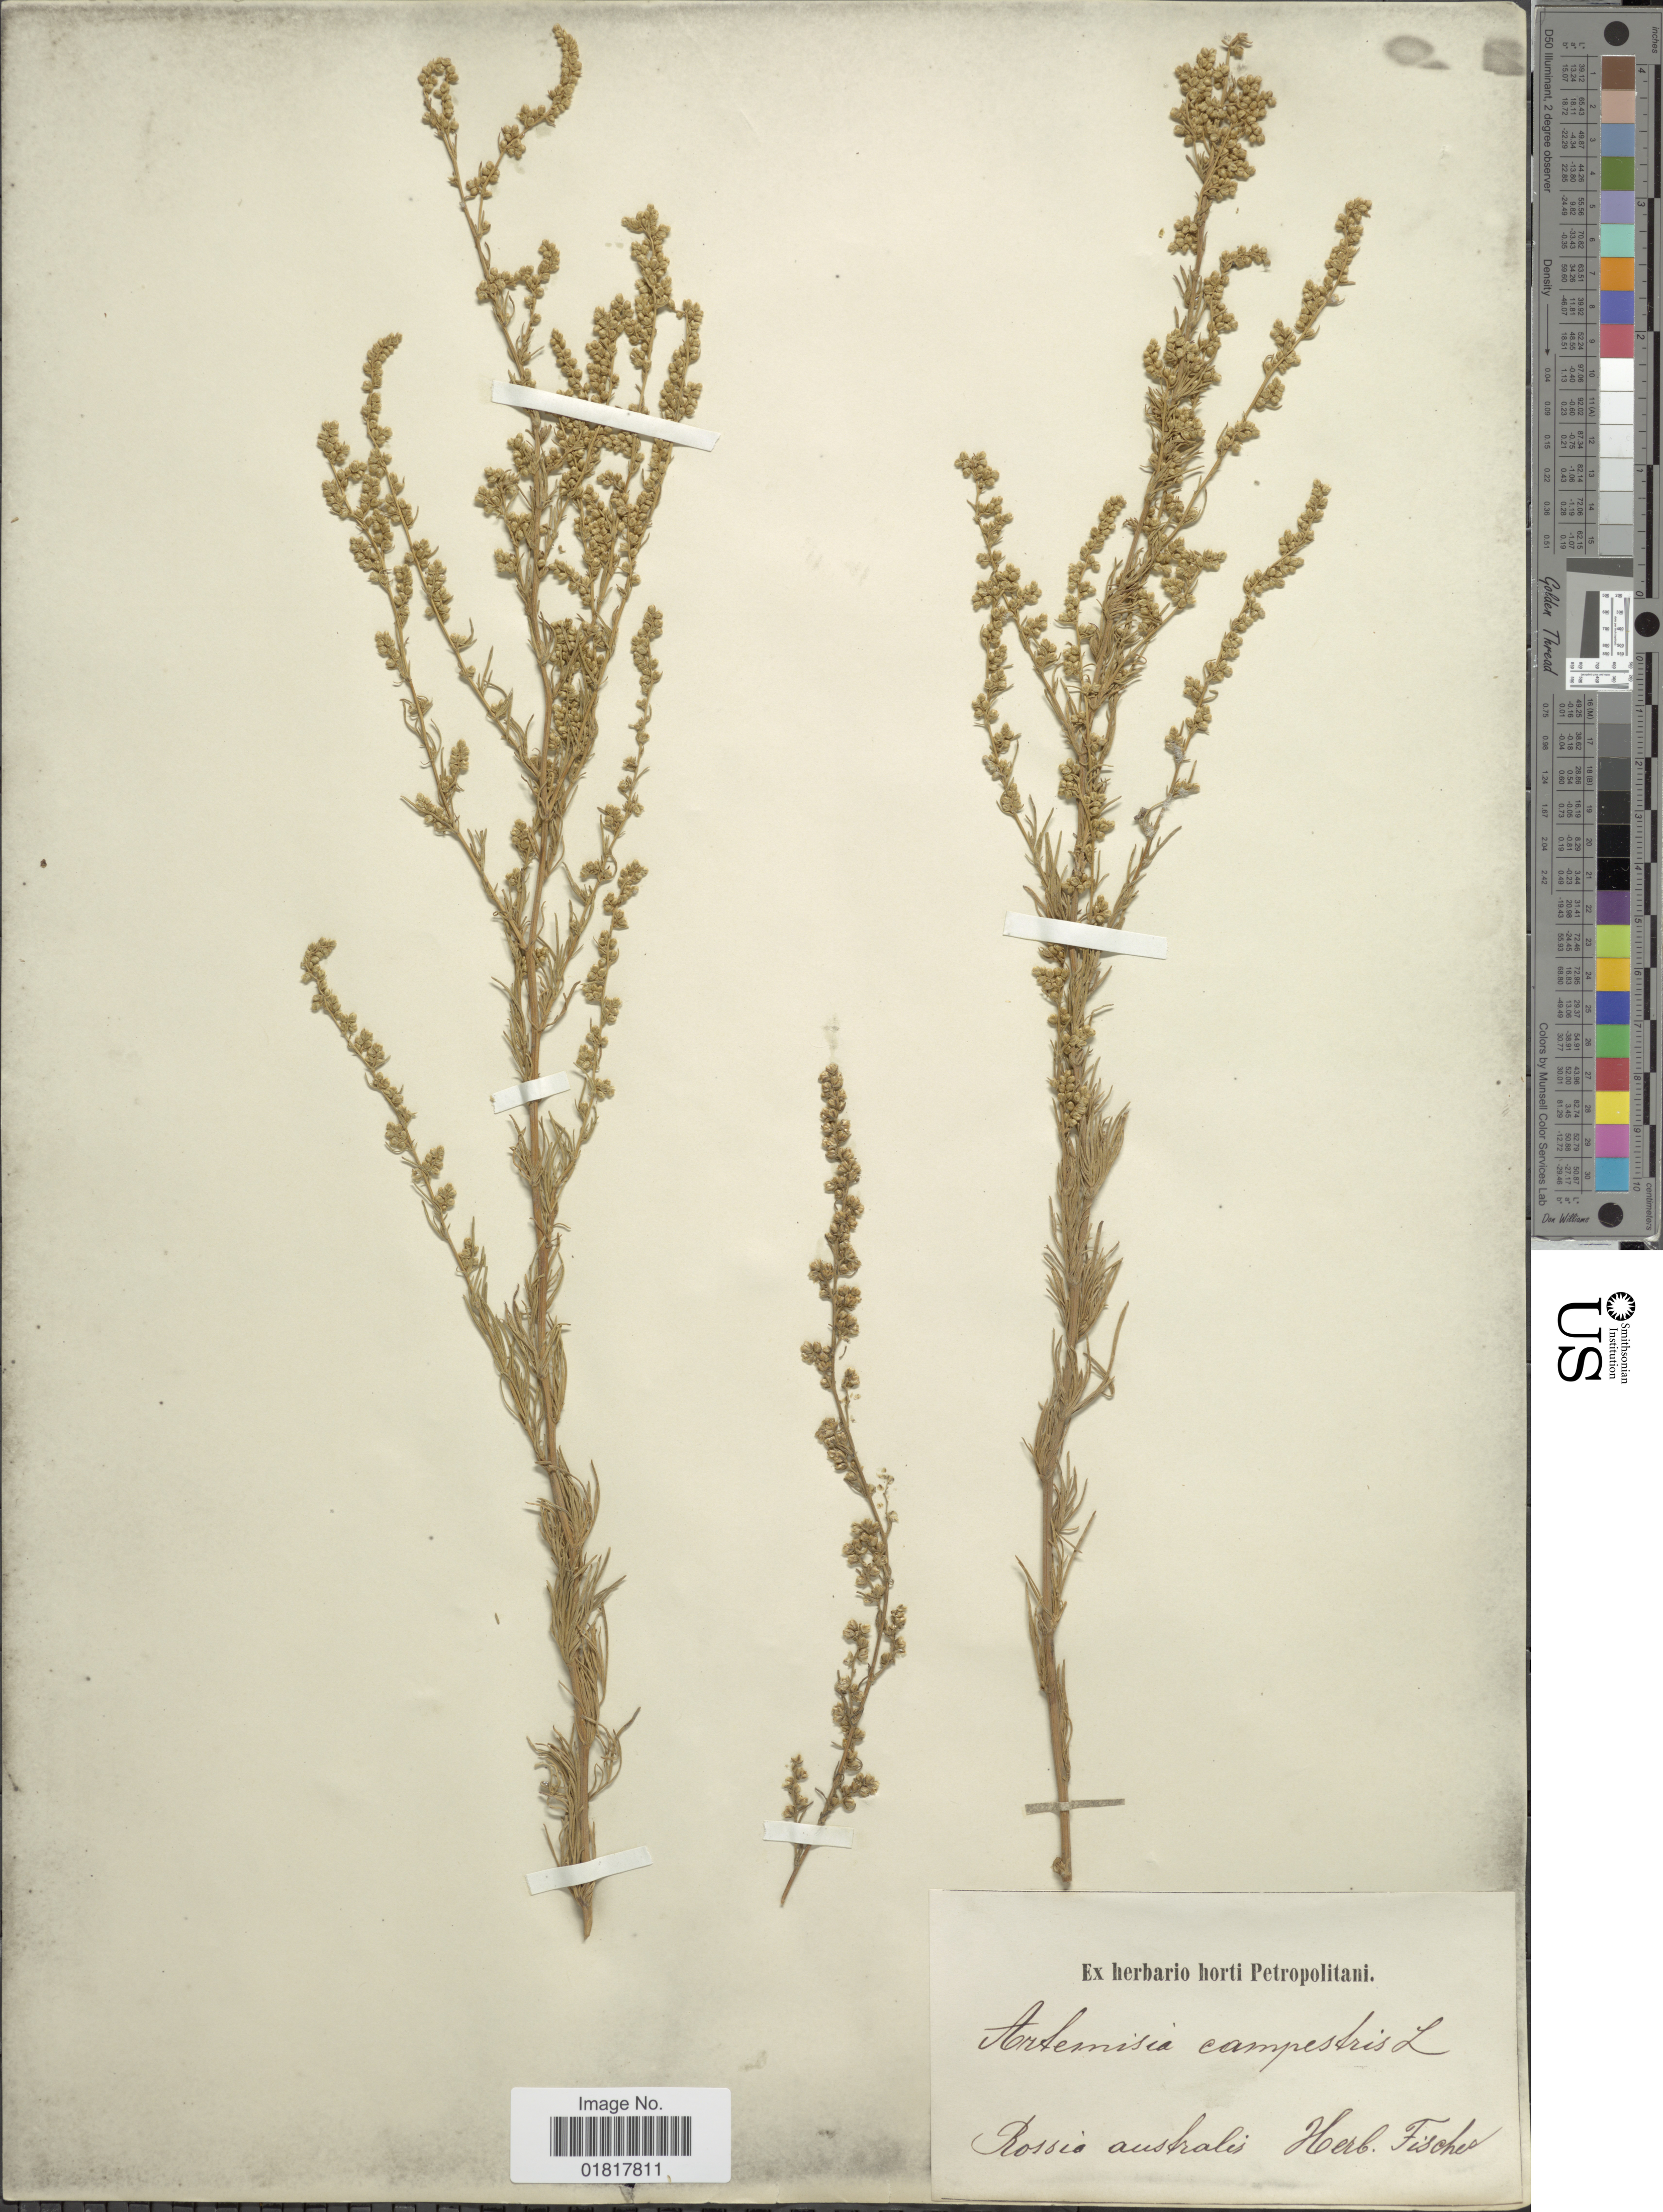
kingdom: Plantae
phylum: Tracheophyta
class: Magnoliopsida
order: Asterales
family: Asteraceae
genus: Artemisia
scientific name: Artemisia campestris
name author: L.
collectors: ex Herb. Fischer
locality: Rossia Austrlis